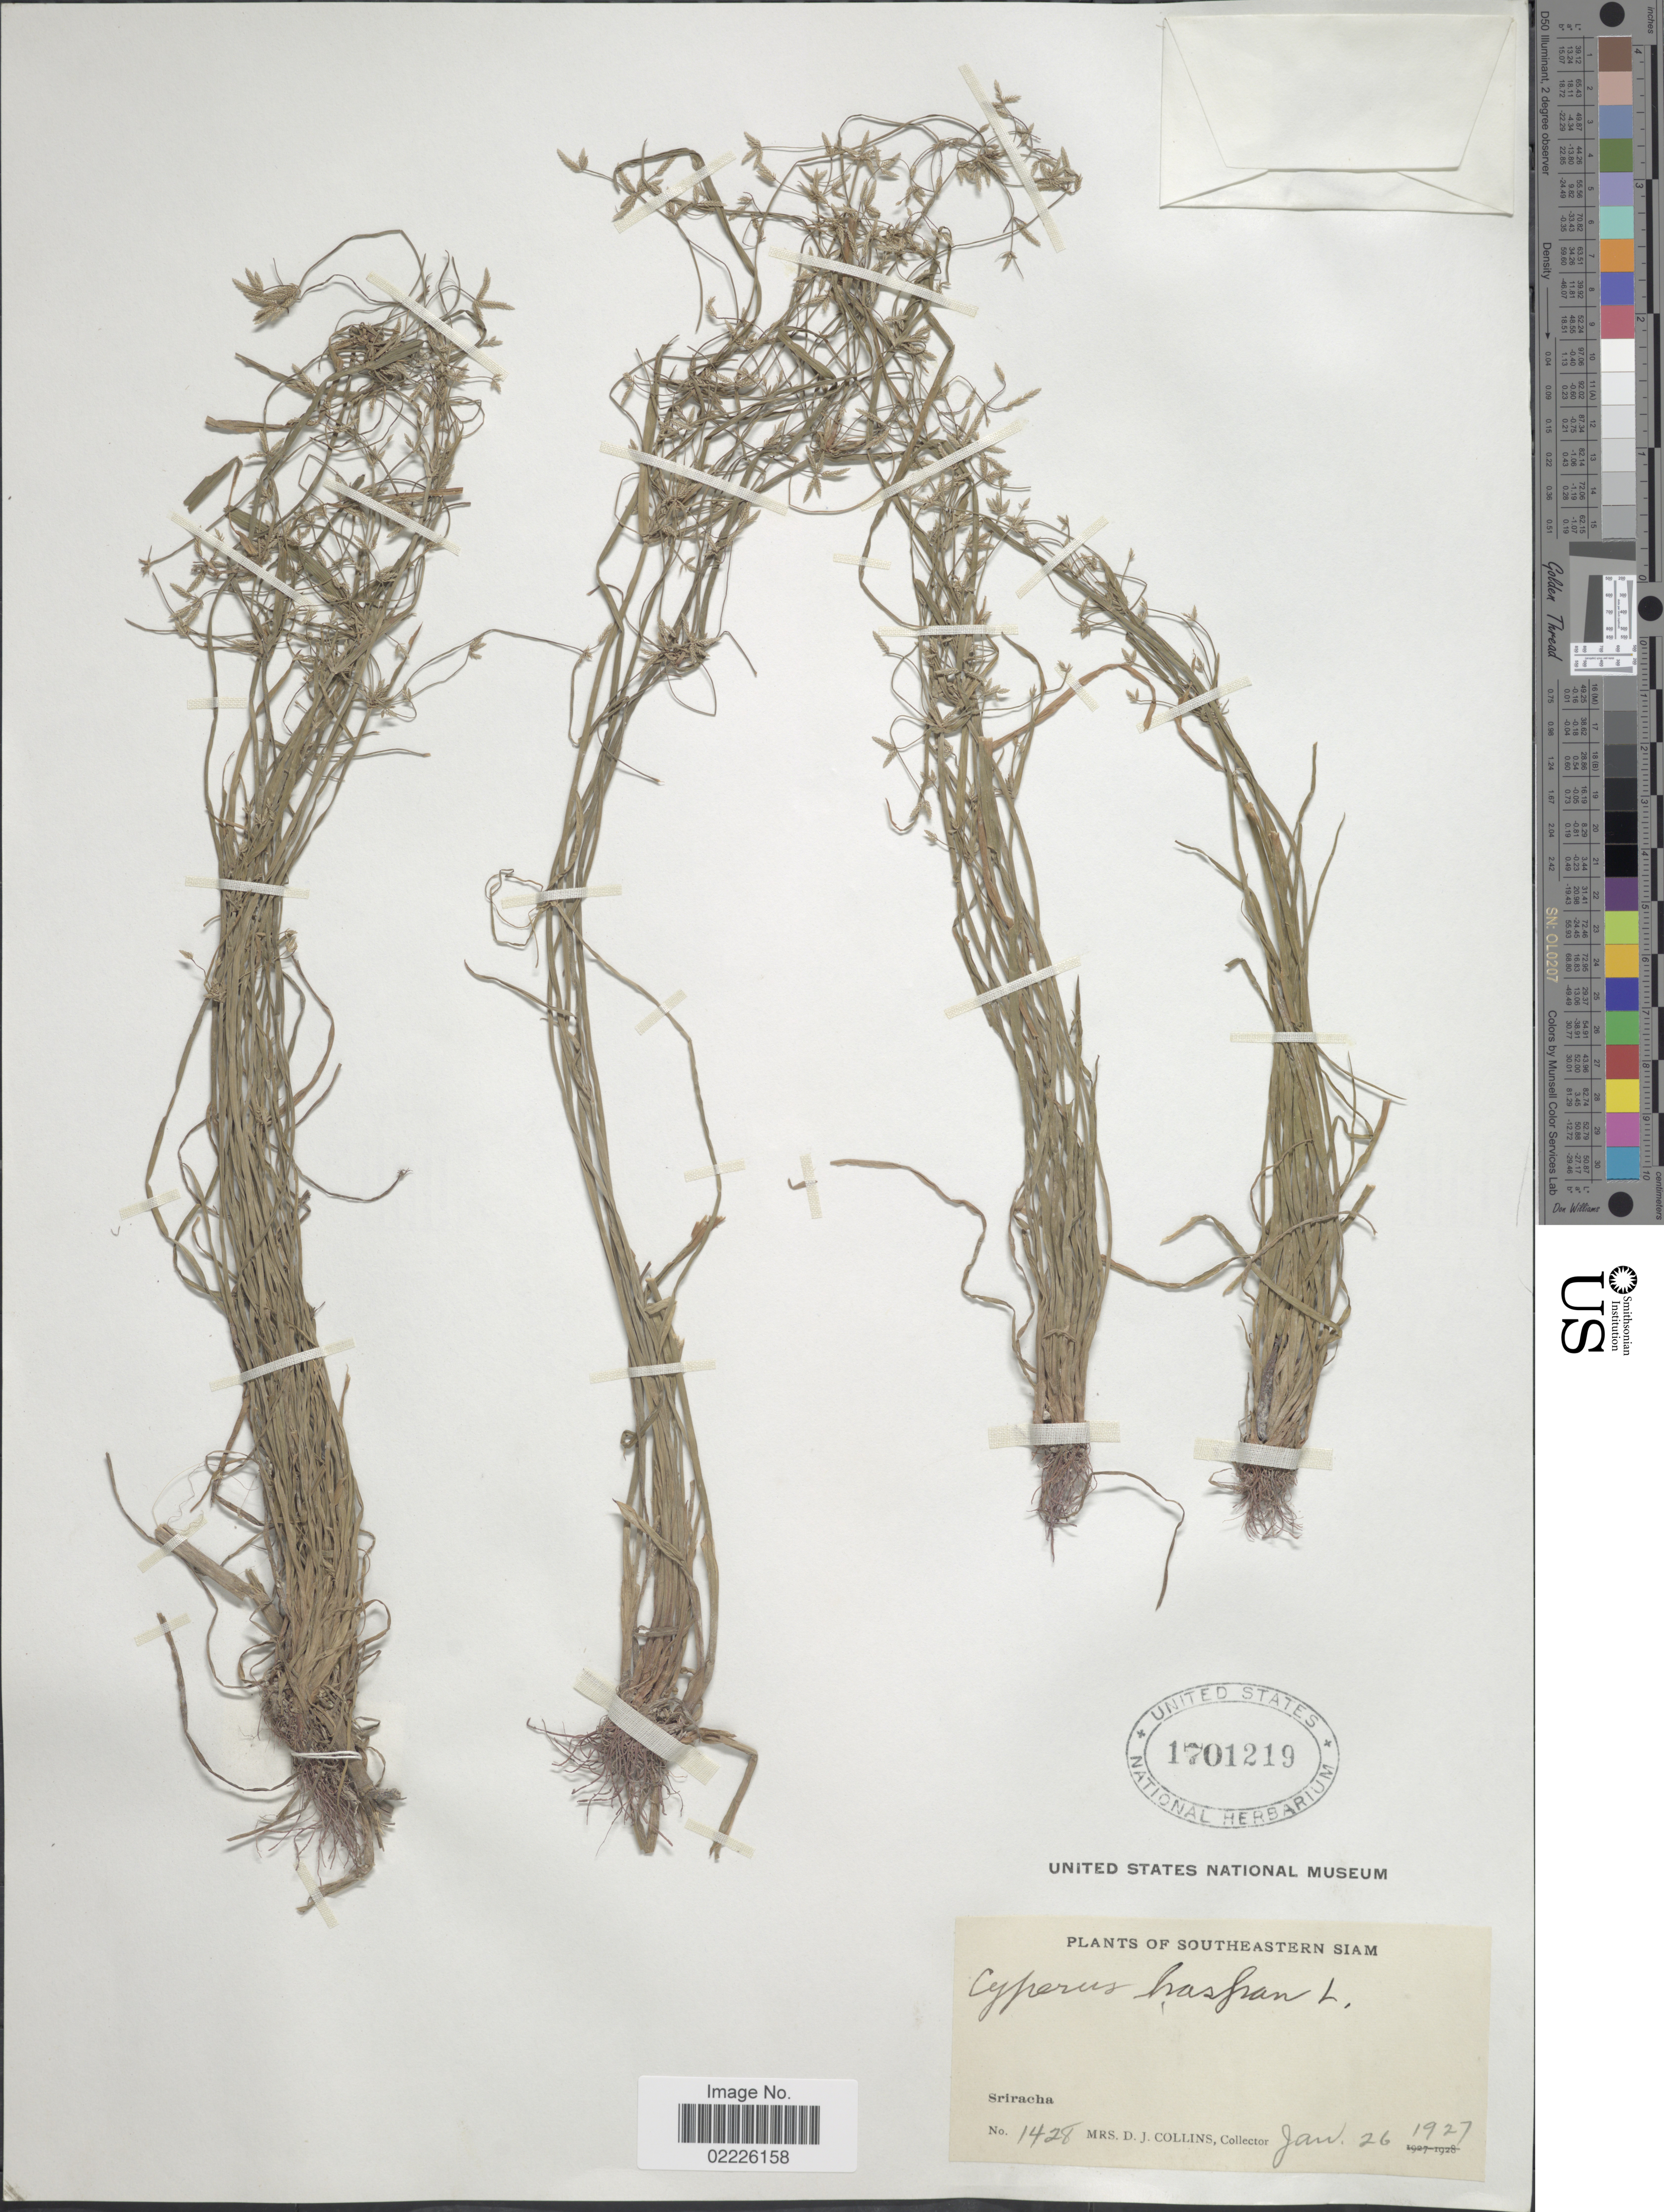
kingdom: Plantae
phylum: Tracheophyta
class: Liliopsida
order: Poales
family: Cyperaceae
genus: Cyperus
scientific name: Cyperus haspan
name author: L.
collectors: Mrs. D. J. Collins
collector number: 1428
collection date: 1927-01-26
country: Thailand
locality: Southeastern Siam, Sriracha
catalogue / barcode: US 1701219